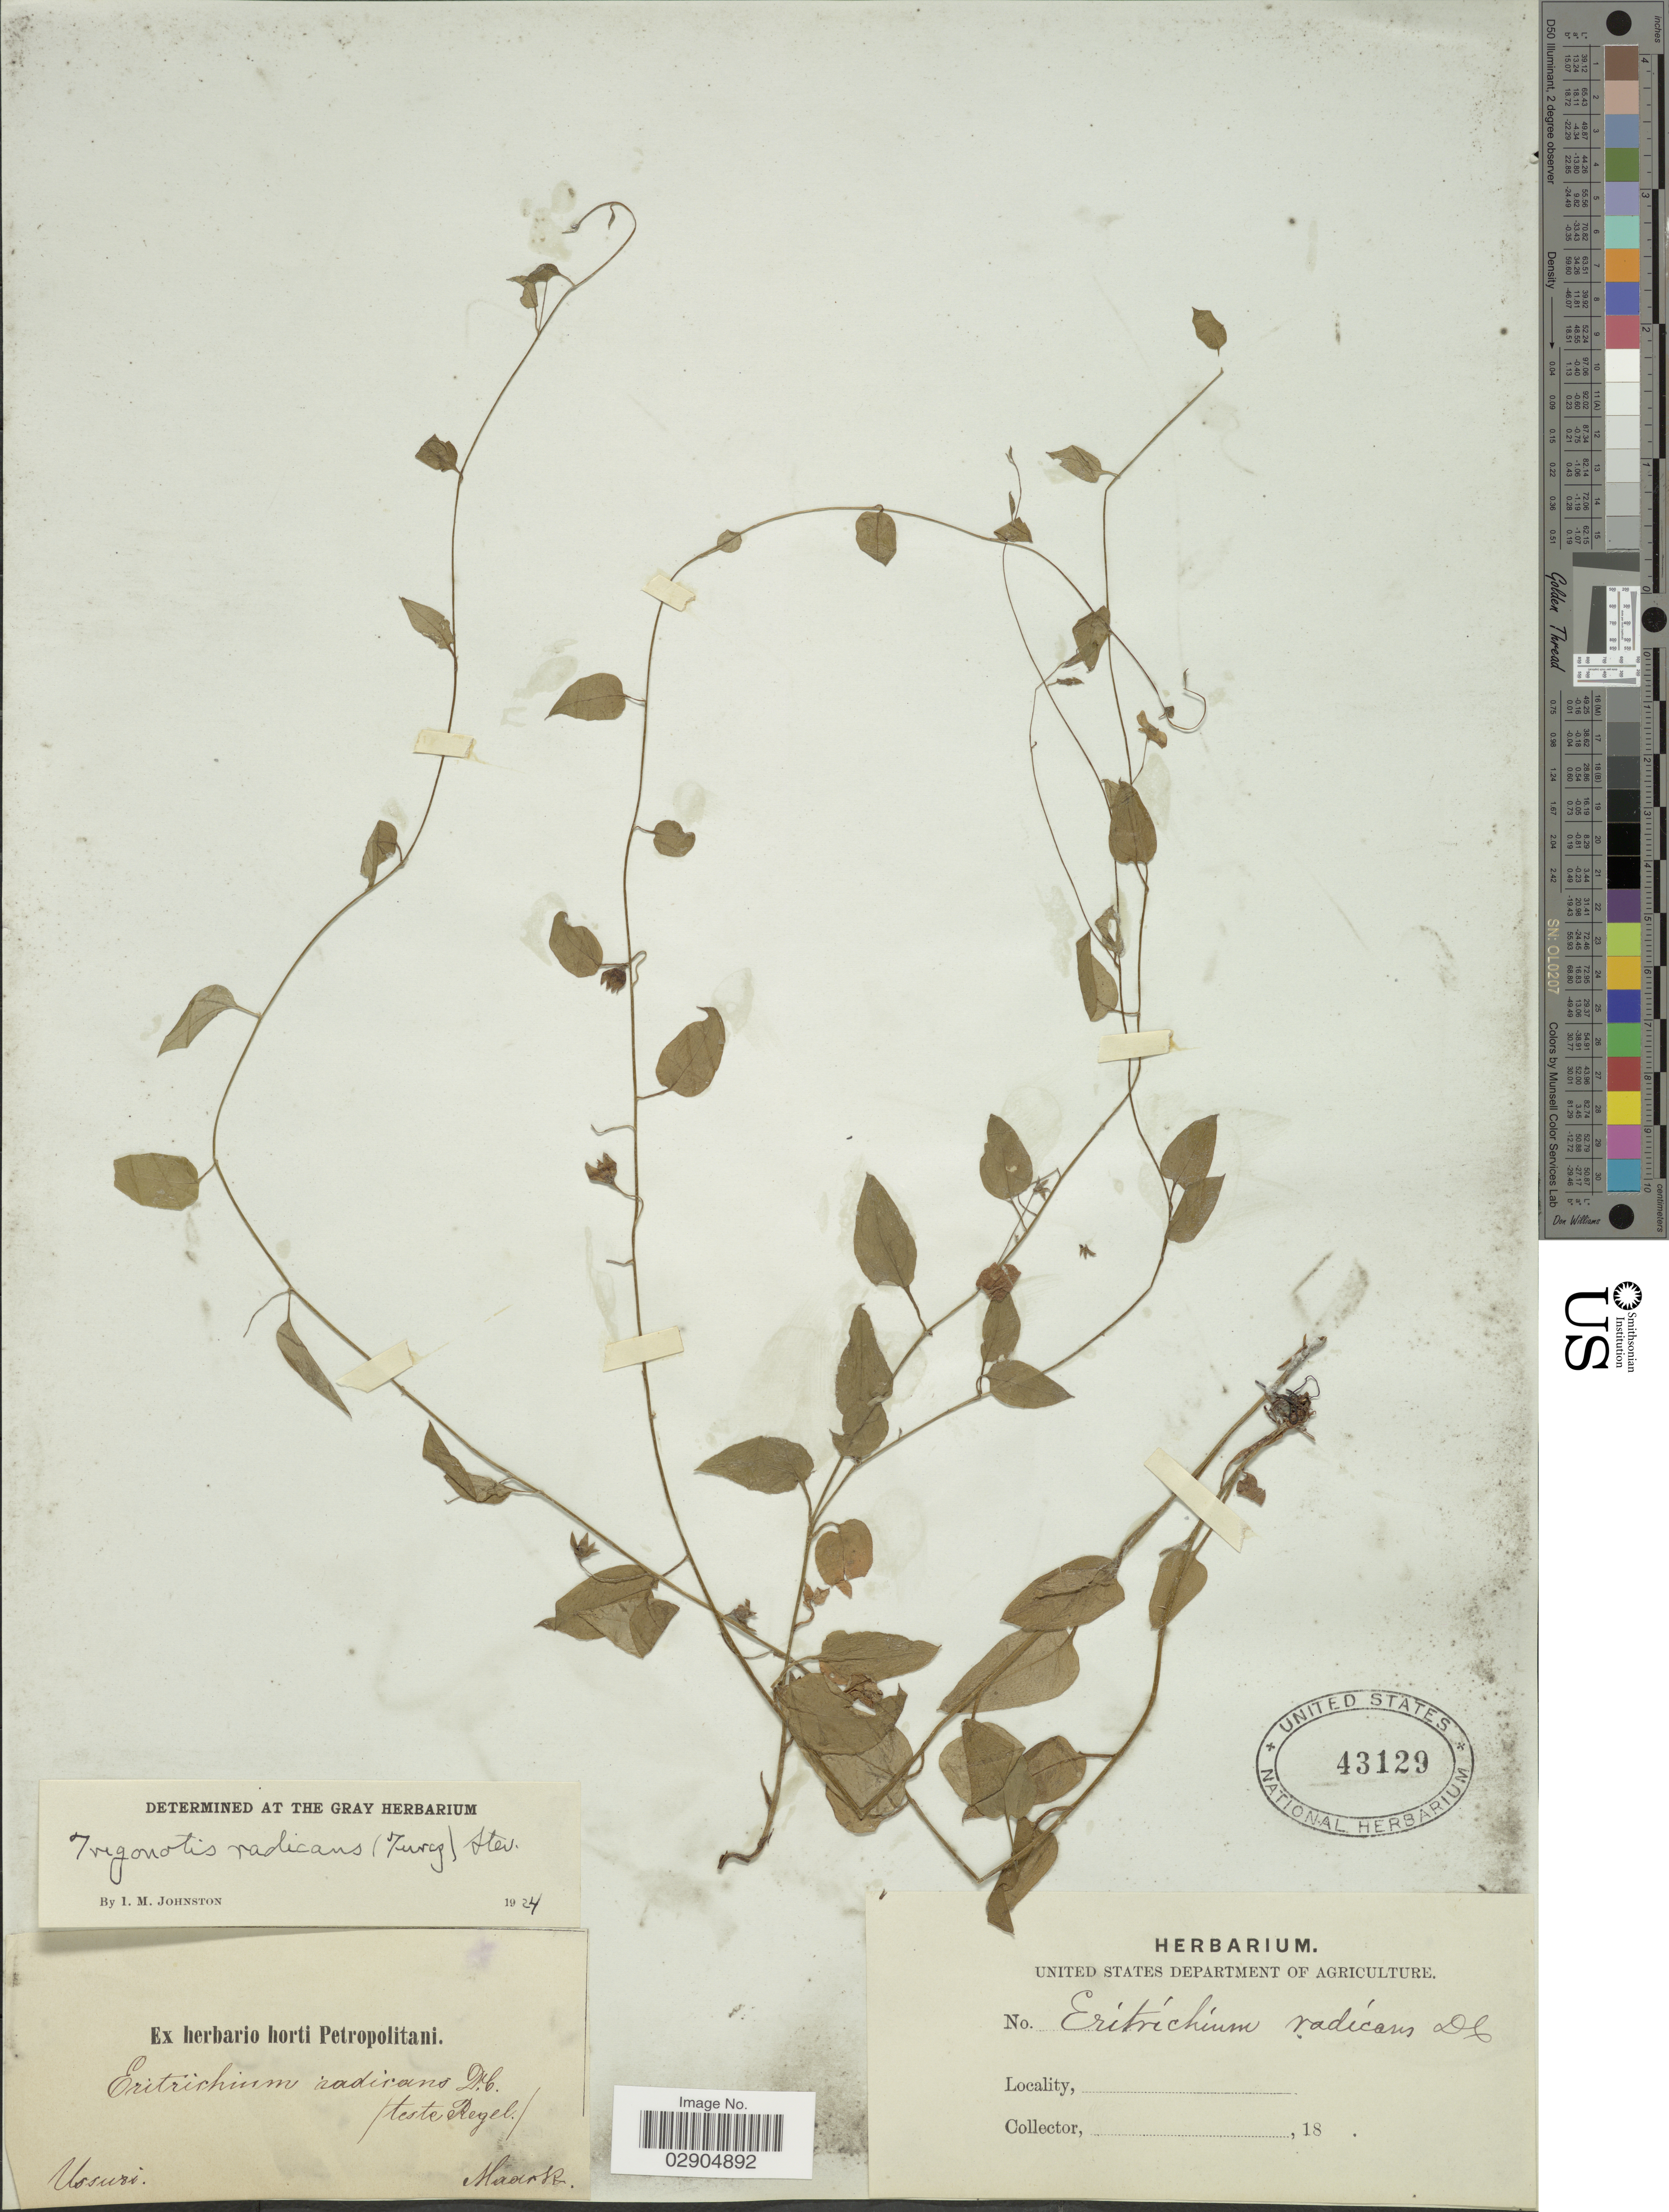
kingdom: Plantae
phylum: Tracheophyta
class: Magnoliopsida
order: Boraginales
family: Boraginaceae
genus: Eritrichium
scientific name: Eritrichium radicans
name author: A. DC.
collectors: Maack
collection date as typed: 18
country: Russian Federation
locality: Ussuri.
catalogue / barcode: US 43129